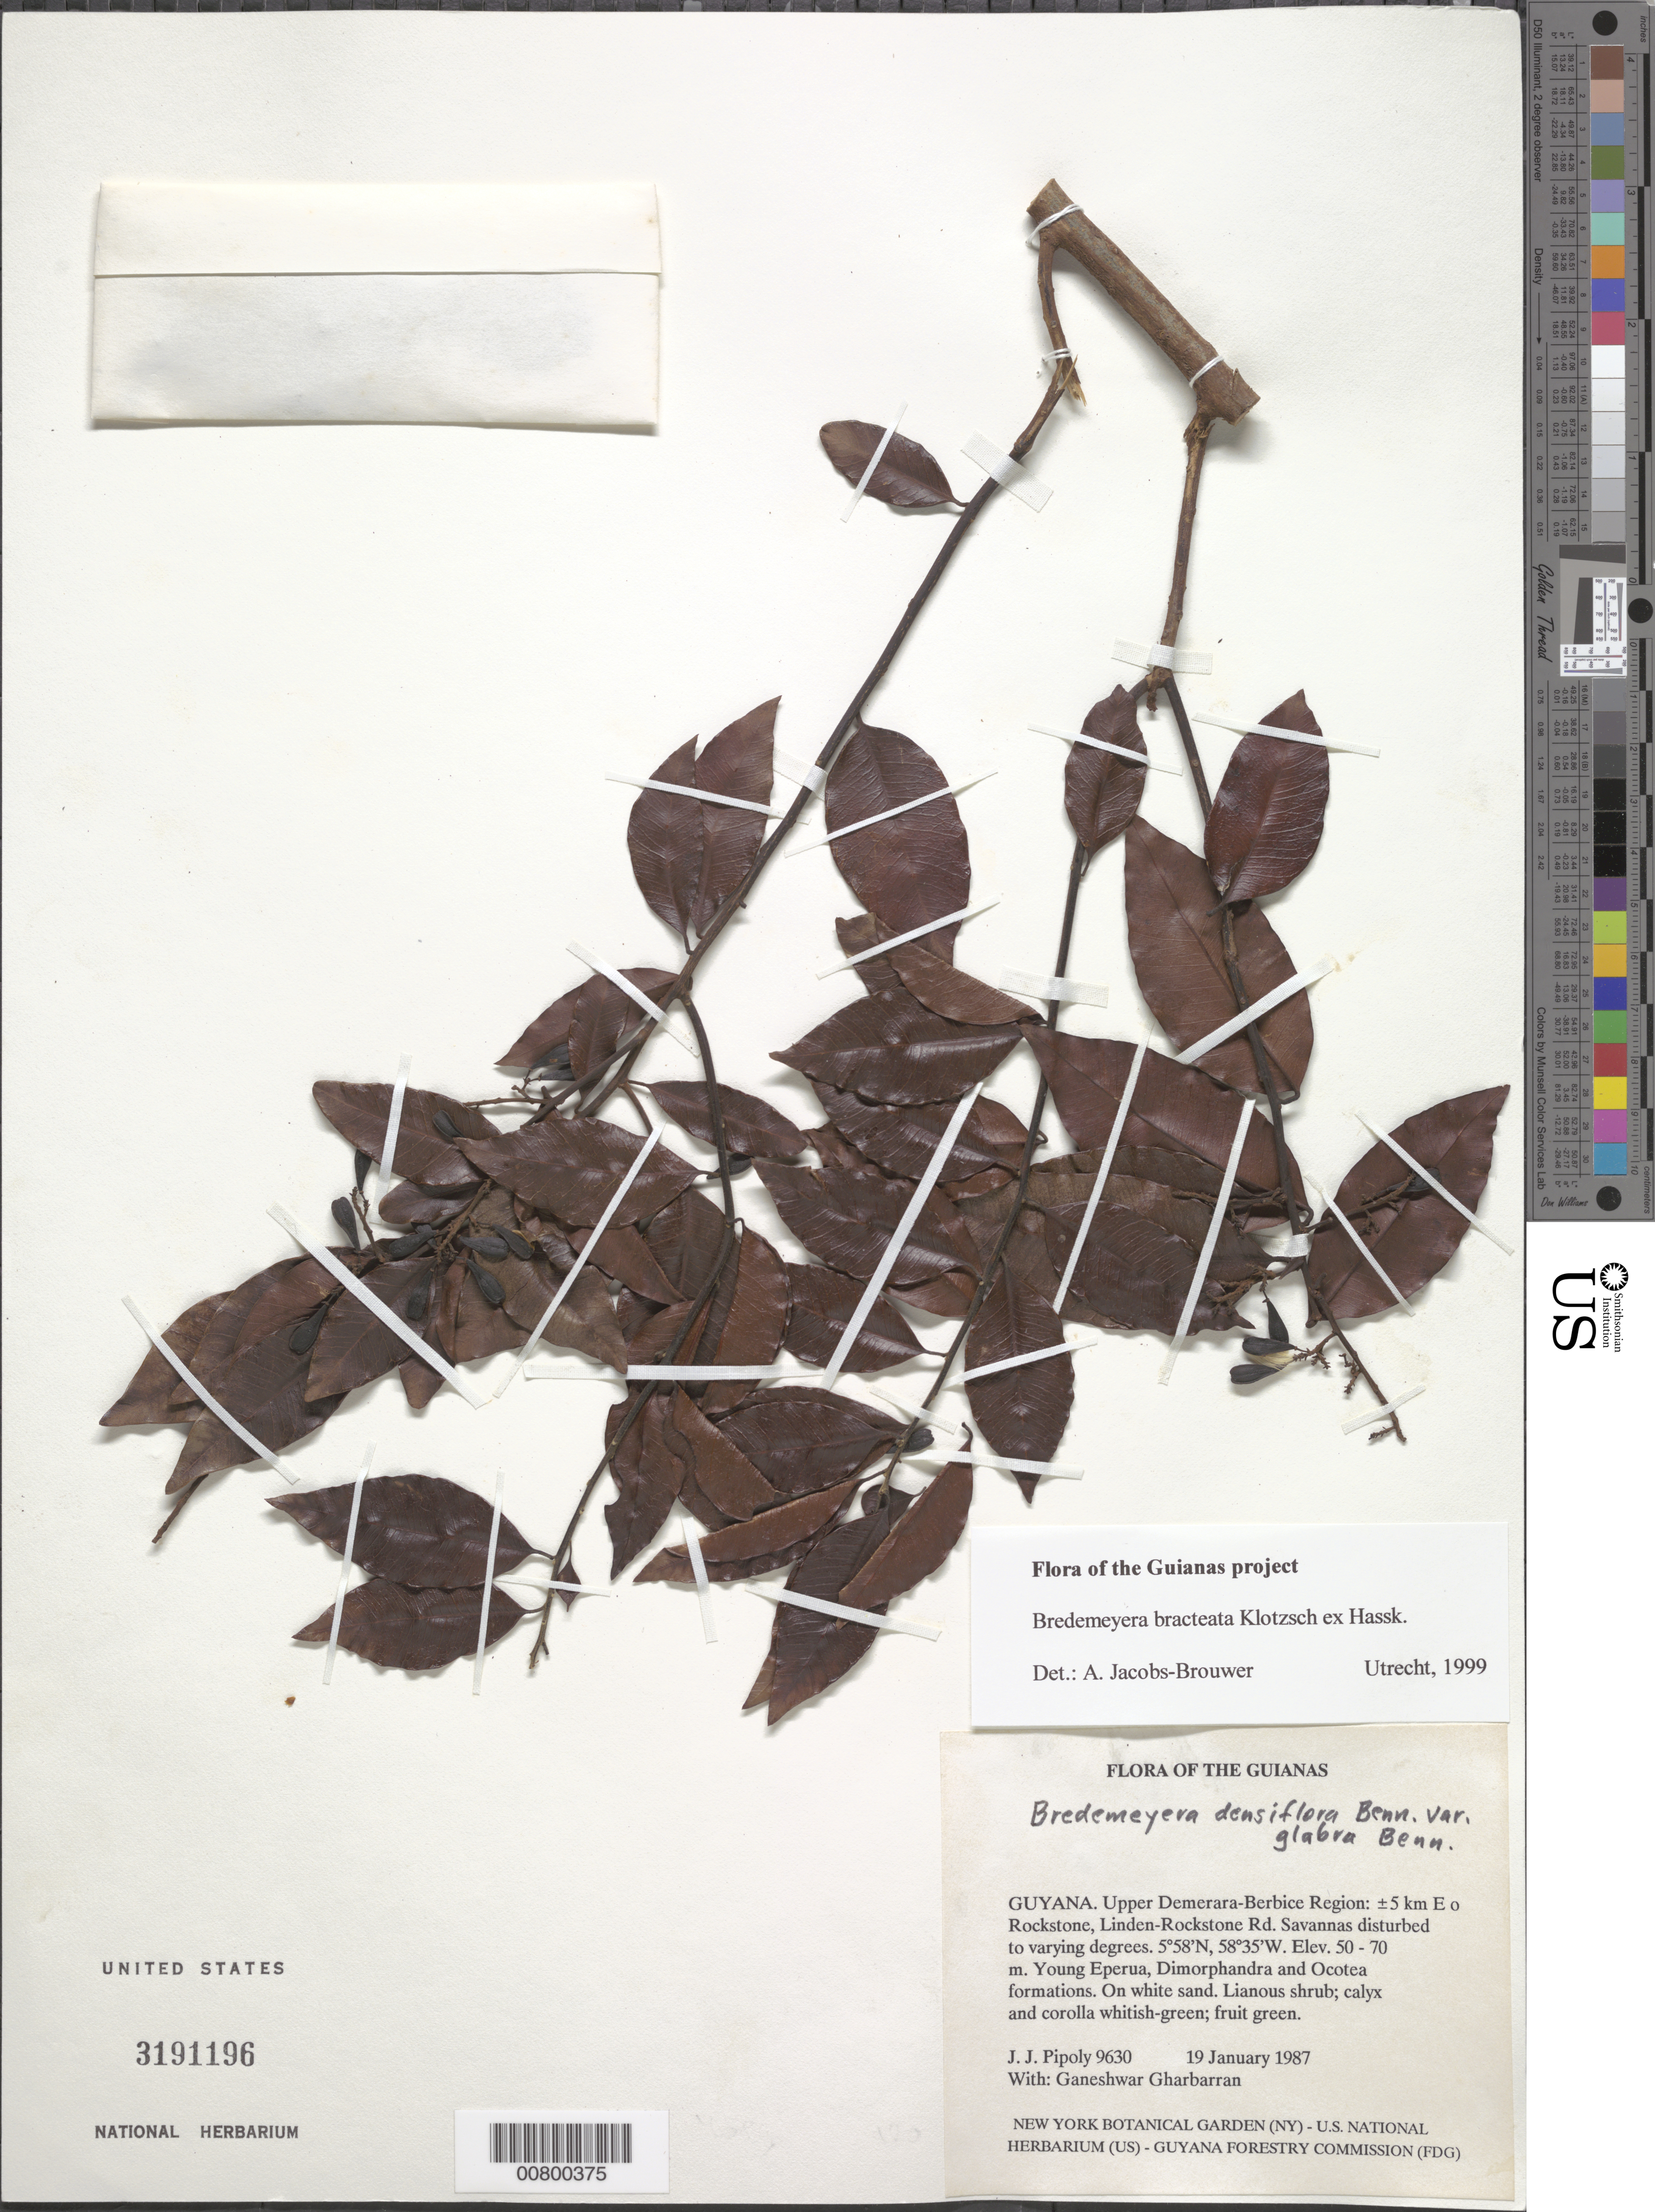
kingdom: Plantae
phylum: Tracheophyta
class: Magnoliopsida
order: Fabales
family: Polygalaceae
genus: Bredemeyera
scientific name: Bredemeyera bracteata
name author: Klotzsch ex Hassk.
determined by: Jacobs-Brouwer, A.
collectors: J. J. Pipoly & G. Gharbarran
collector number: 9630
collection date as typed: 19 January 1987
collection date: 1987-01-19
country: Guyana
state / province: U. Demerara-Berbice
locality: ±5 km E of Rockstone, Linden-Rockstone Rd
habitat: Savannas disturbed to varying degrees. Young Eperua, Dimorphandra and Ocotea formations. On white sand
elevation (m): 50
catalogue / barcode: US 3191196